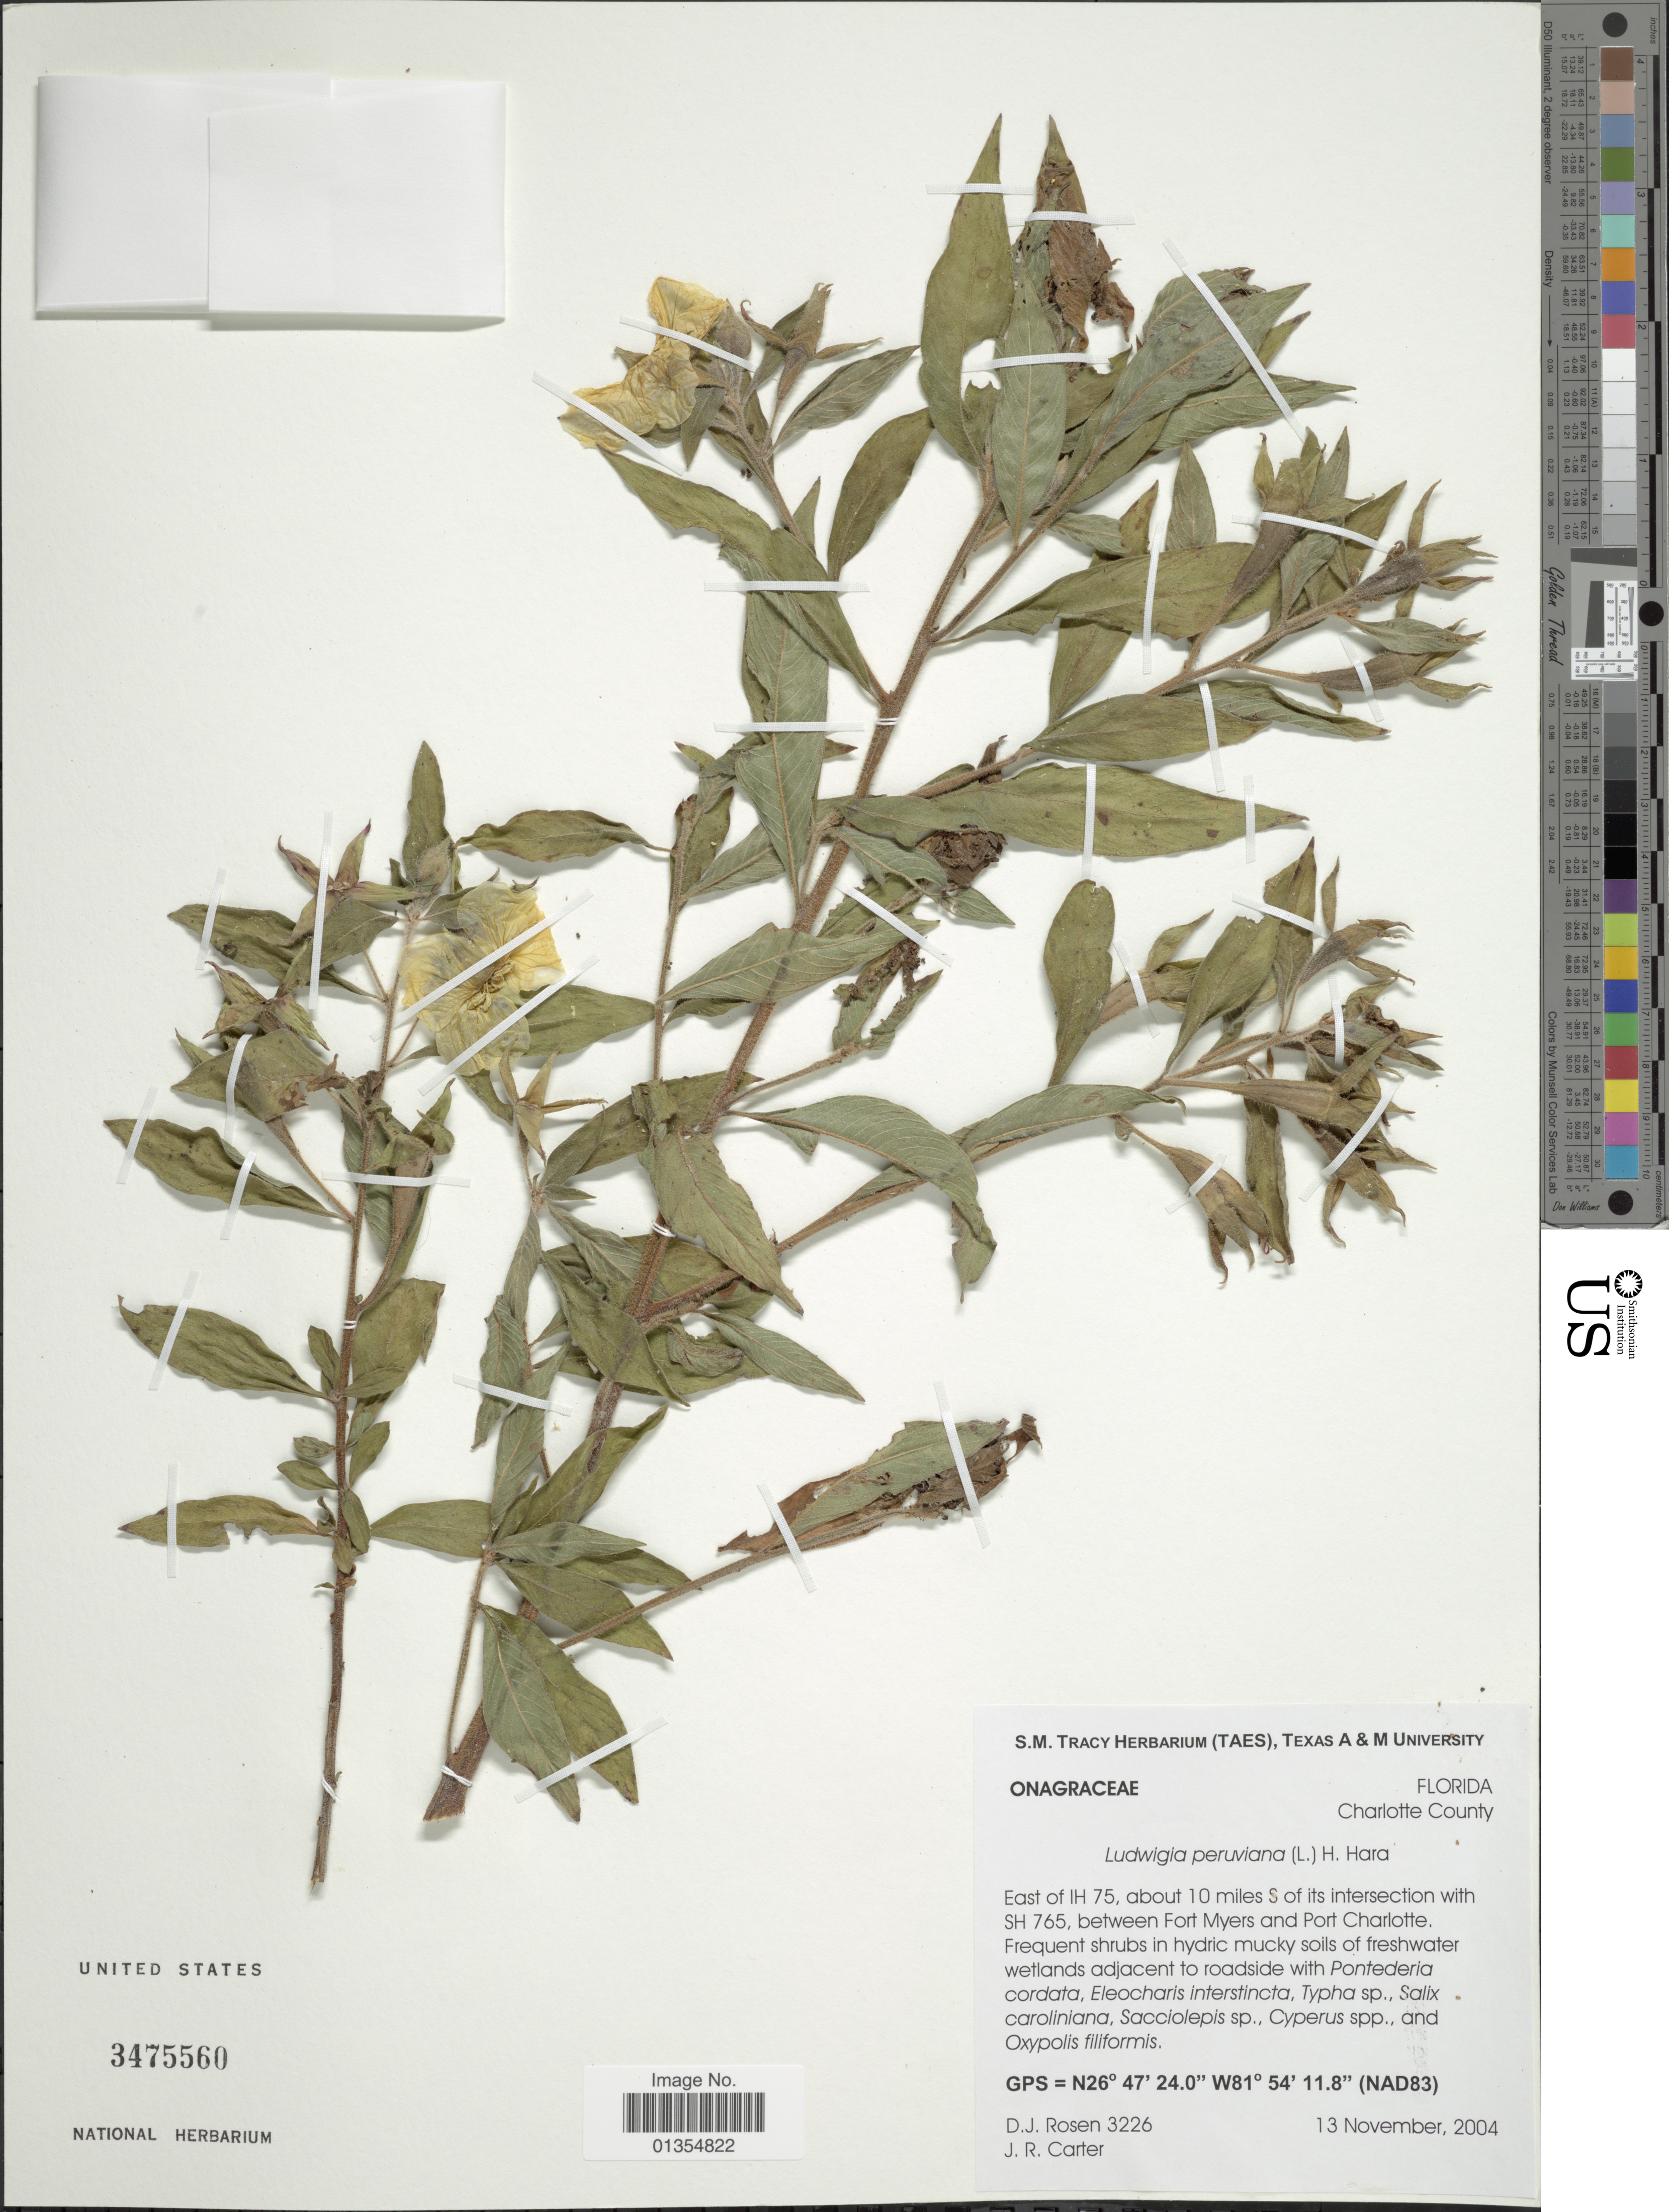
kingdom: Plantae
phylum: Tracheophyta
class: Magnoliopsida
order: Myrtales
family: Onagraceae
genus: Ludwigia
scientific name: Ludwigia peruviana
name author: (L.) H. Hara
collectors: D. J. Rosen & R. Carter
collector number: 3226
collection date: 2004-11-13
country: United States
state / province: Florida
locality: Charlotte County, East of IH 75, about 10 miles S of its intersection with SH 765, between Fort Myers and Port Charlotte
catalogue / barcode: US 3475560